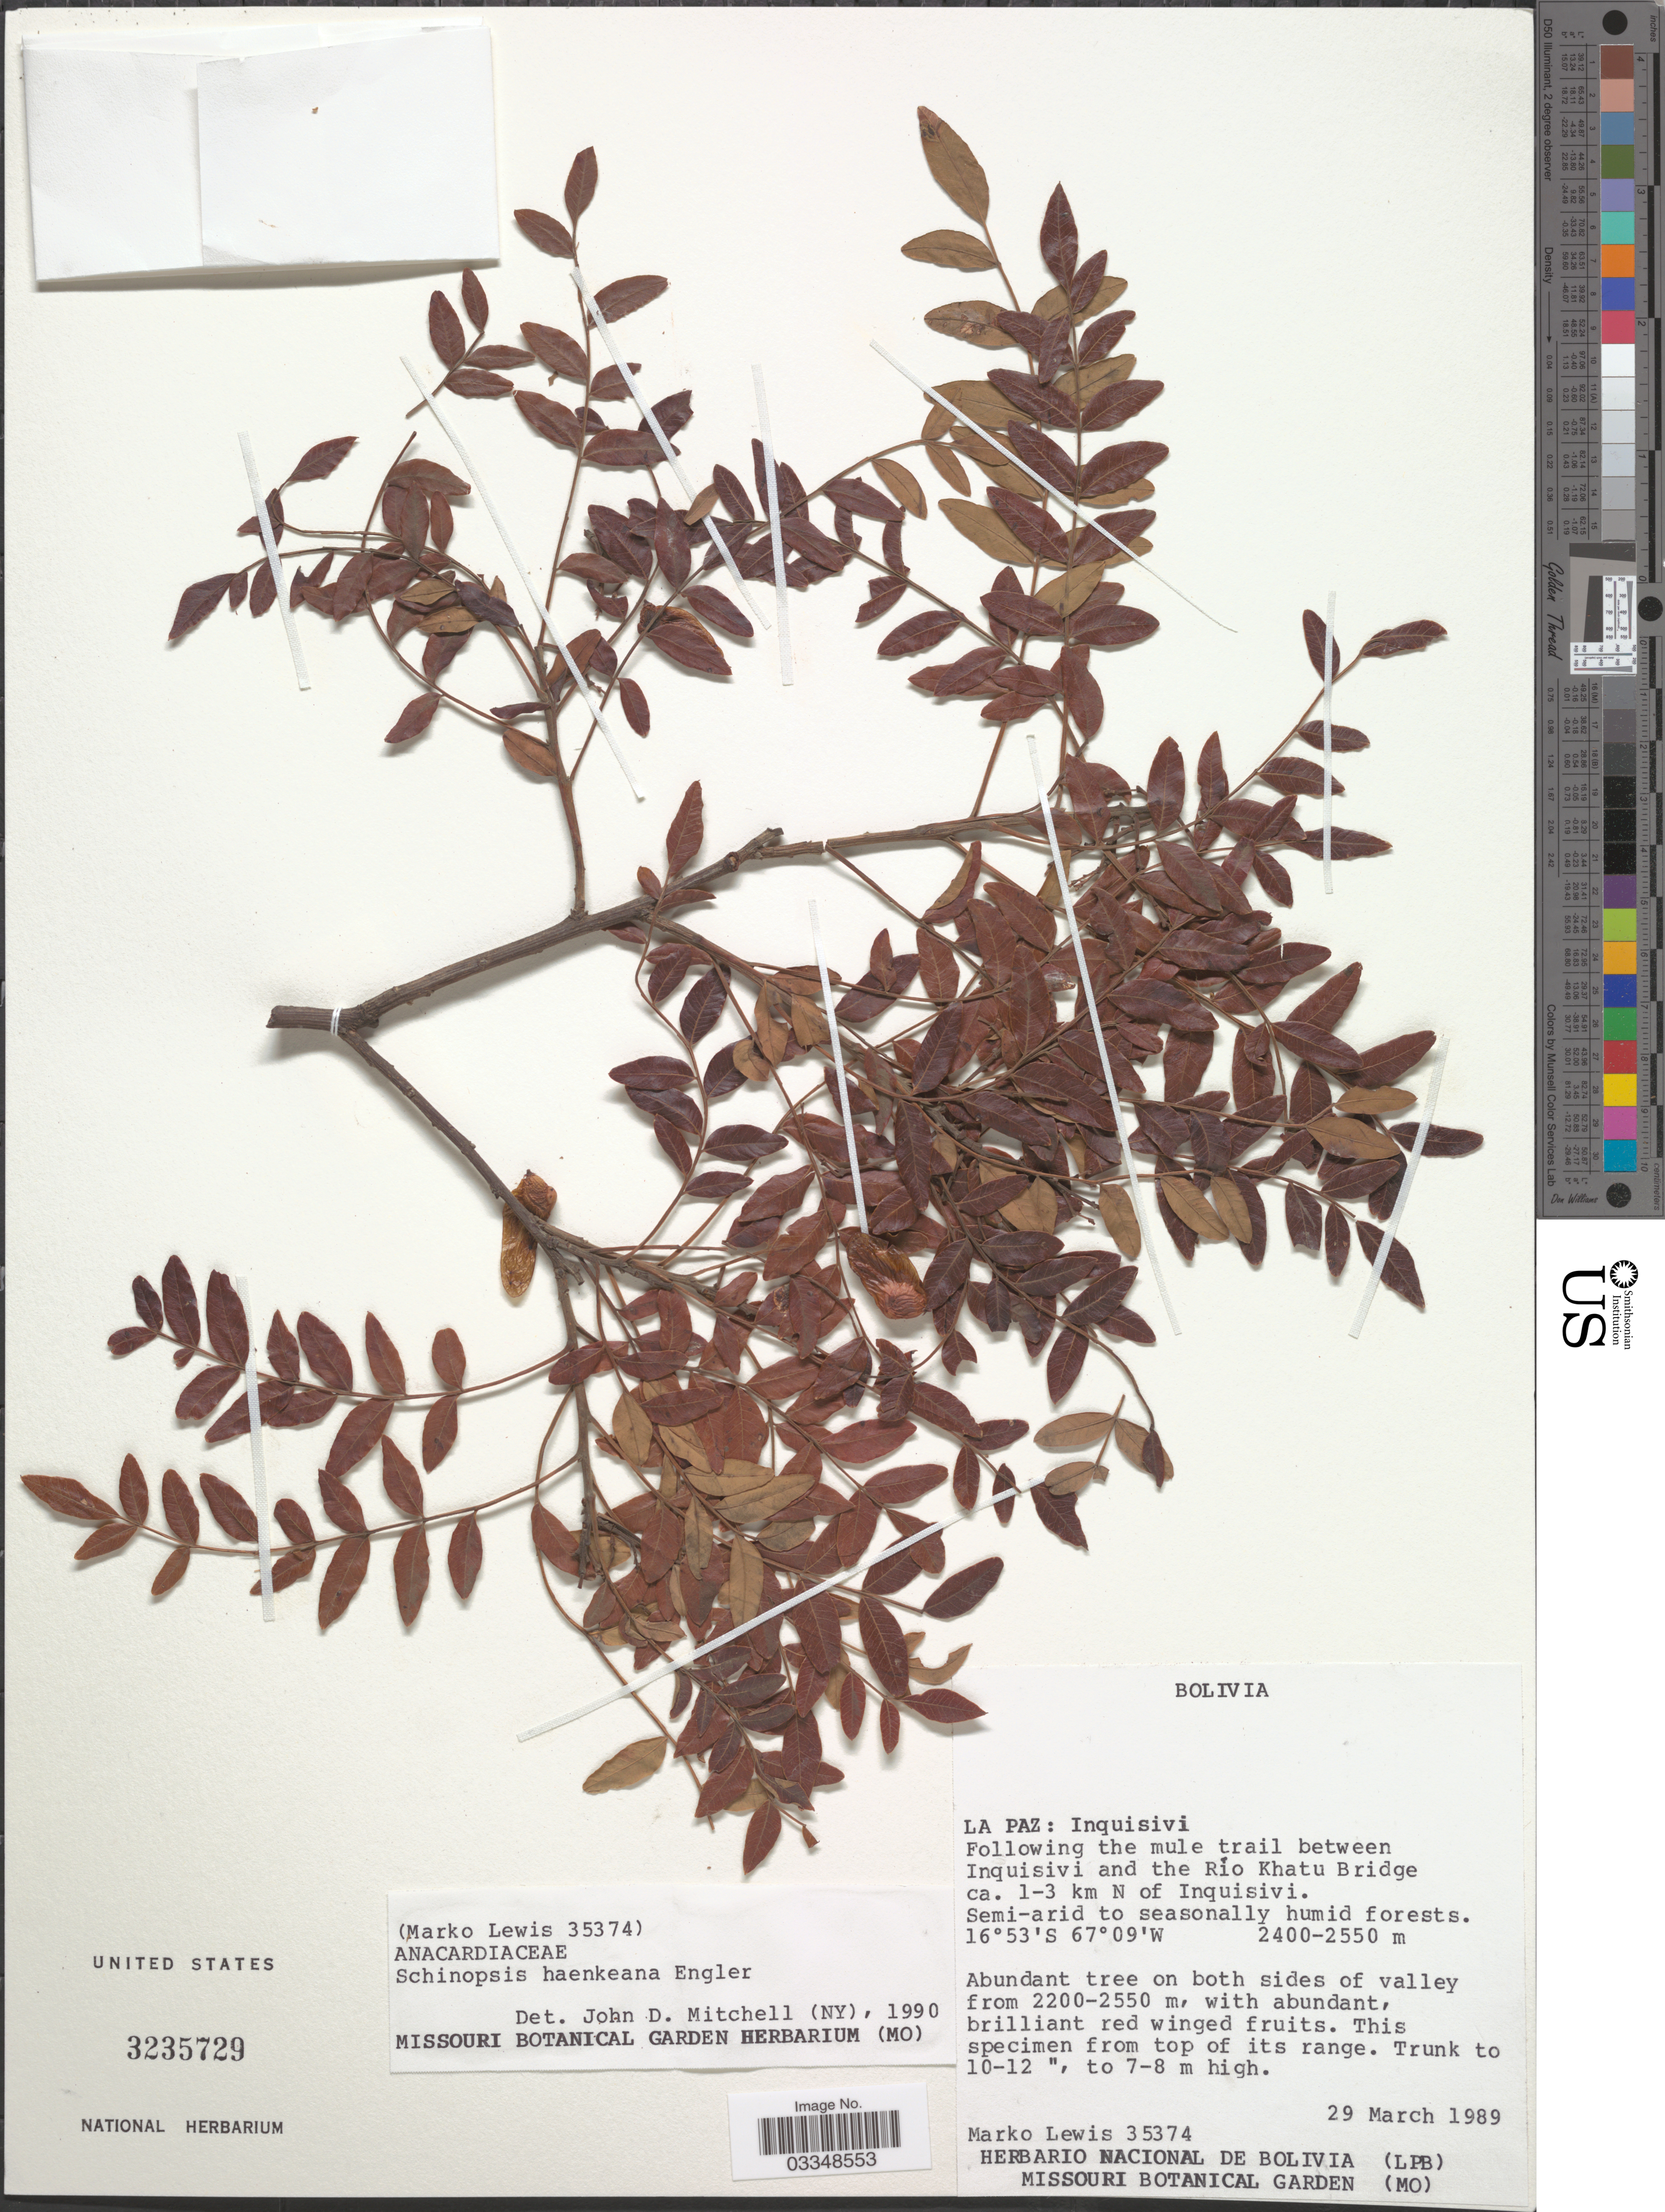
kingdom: Plantae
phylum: Tracheophyta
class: Magnoliopsida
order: Sapindales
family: Anacardiaceae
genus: Schinopsis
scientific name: Schinopsis haenkeana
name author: Engl.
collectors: M. A. Lewis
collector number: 35374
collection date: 1989-03-29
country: Bolivia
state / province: La Paz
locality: Inquisivi. Following the mule trail between Inquisivi and the Río Khatu Bridge ca. 1-3 km N of Inquisivi.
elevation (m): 2400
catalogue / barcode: US 3235729